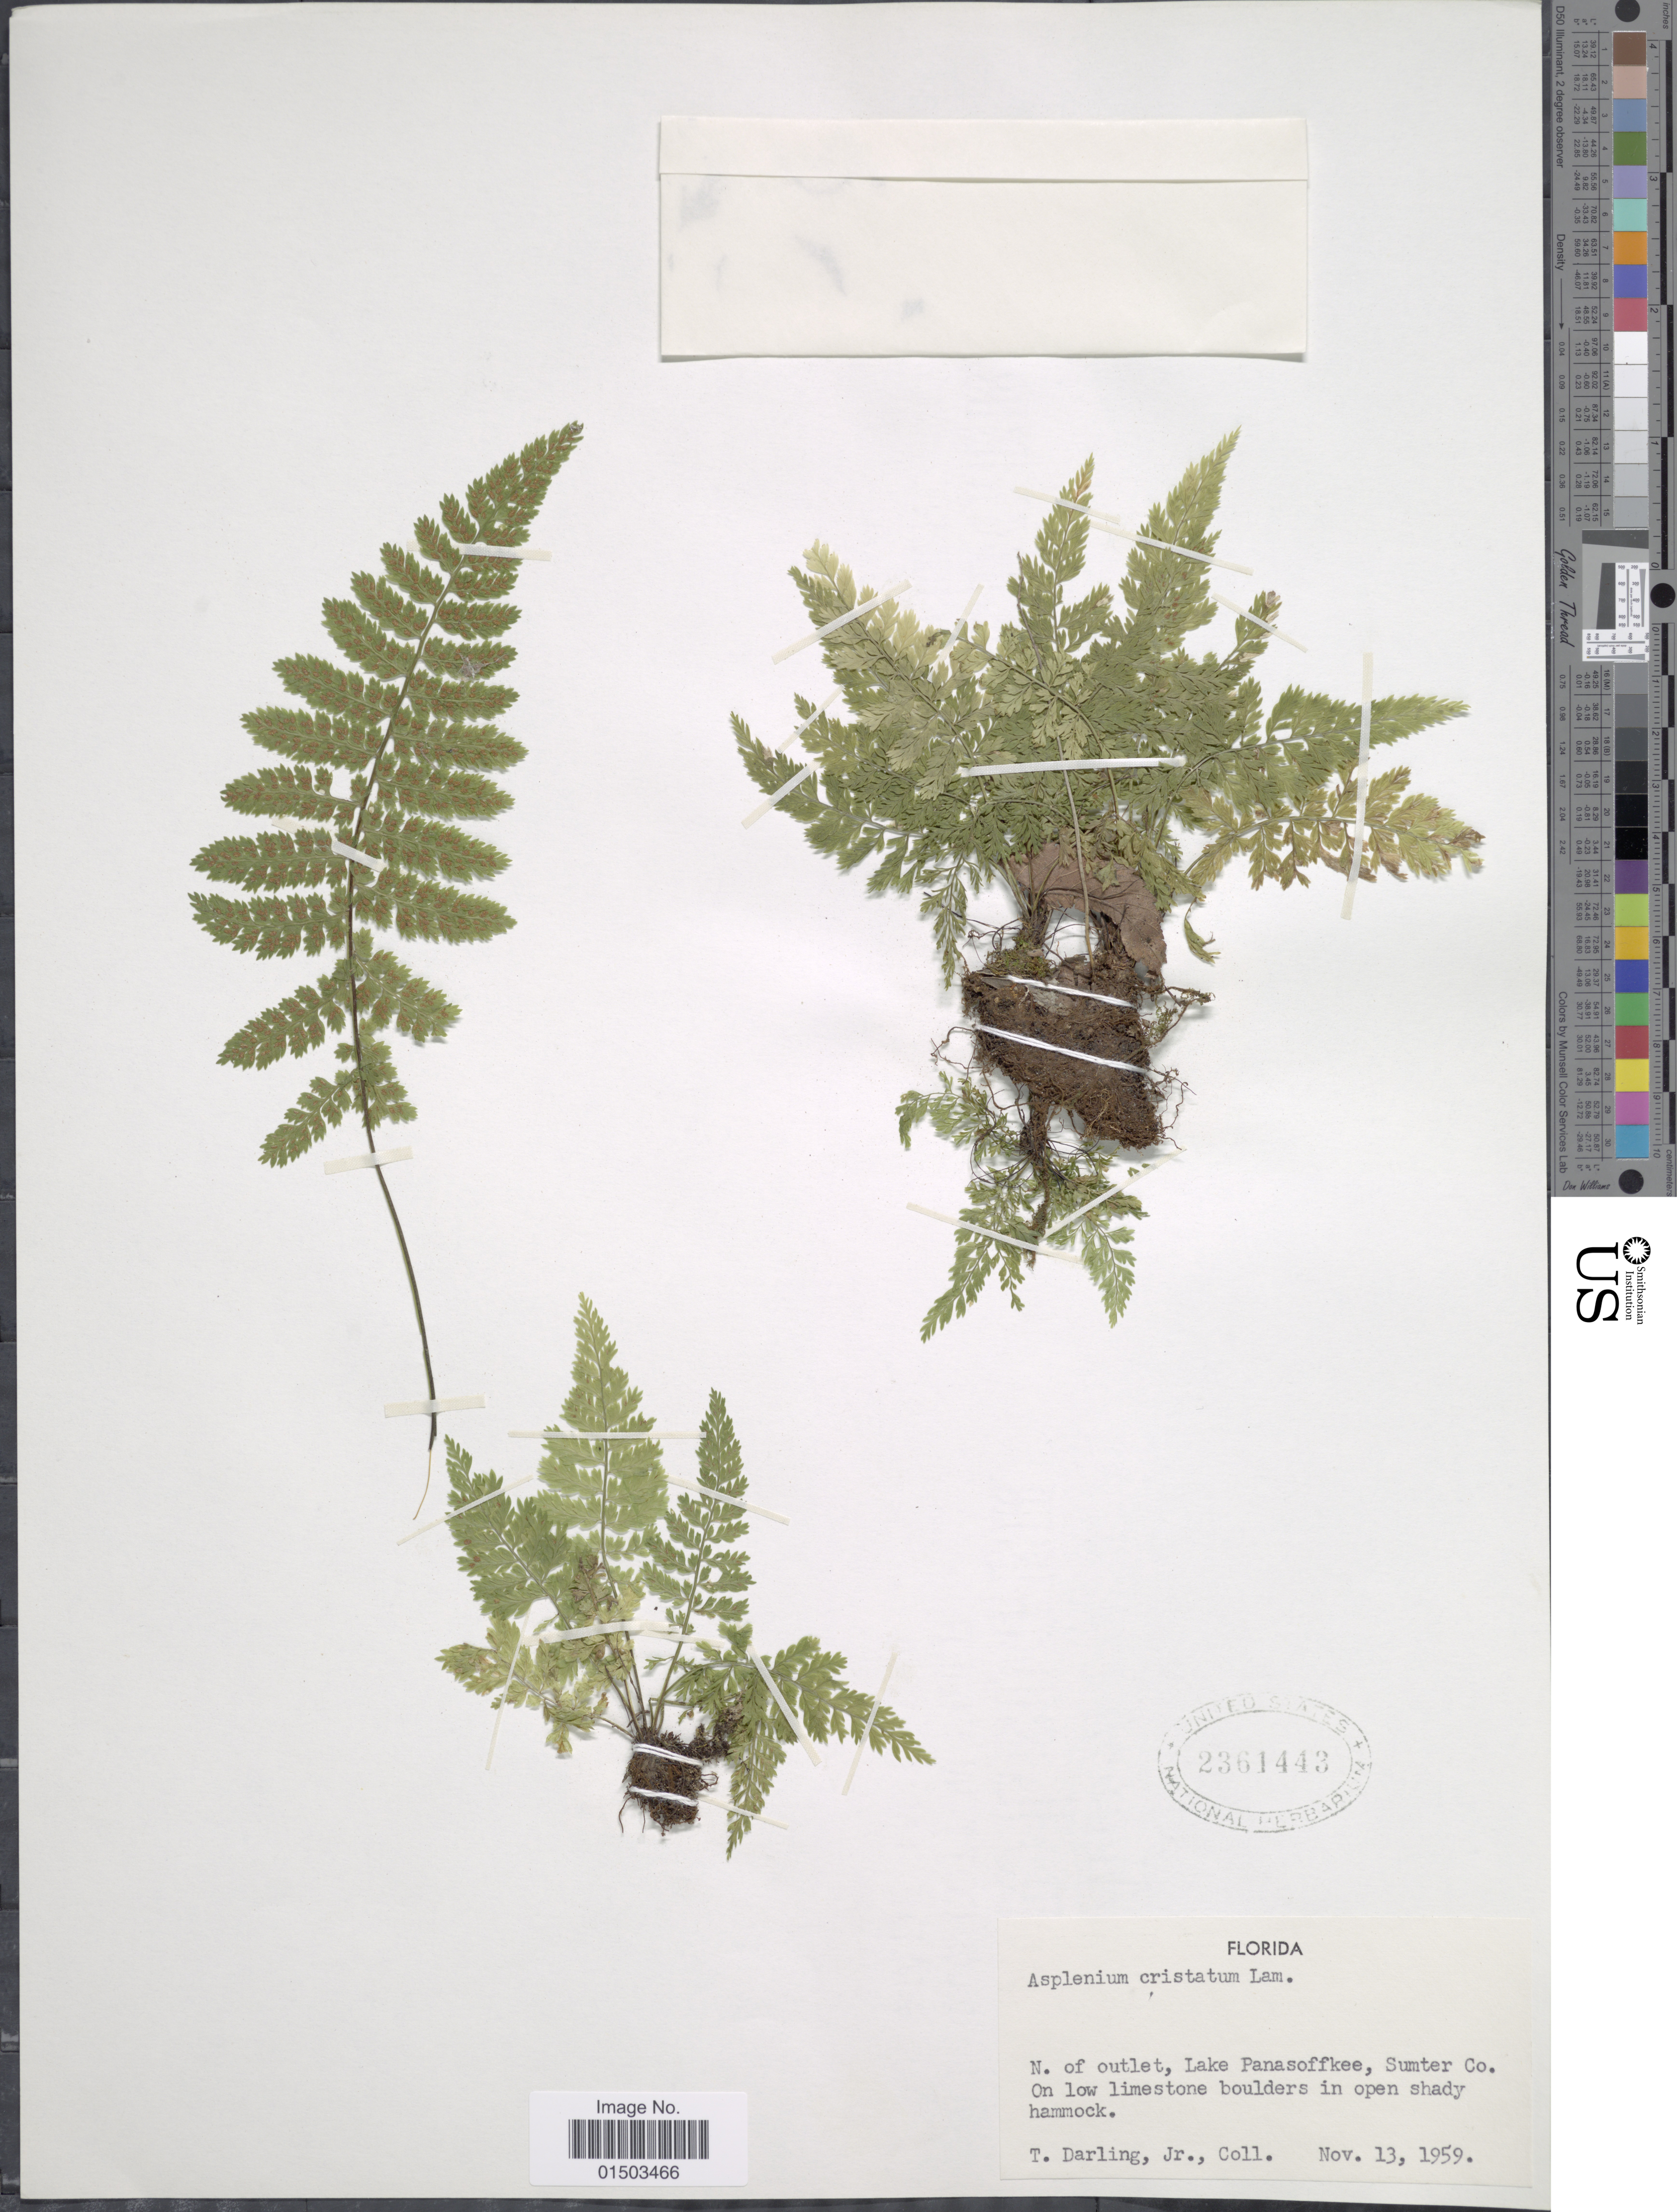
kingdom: Plantae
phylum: Tracheophyta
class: Polypodiopsida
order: Polypodiales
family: Aspleniaceae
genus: Asplenium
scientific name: Asplenium cristatum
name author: Lam.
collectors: T. Darling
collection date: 1959-11-13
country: United States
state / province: Florida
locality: Florida, N. of outlet, Lake Panasoffkee, Sumter Co.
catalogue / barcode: US 2361443